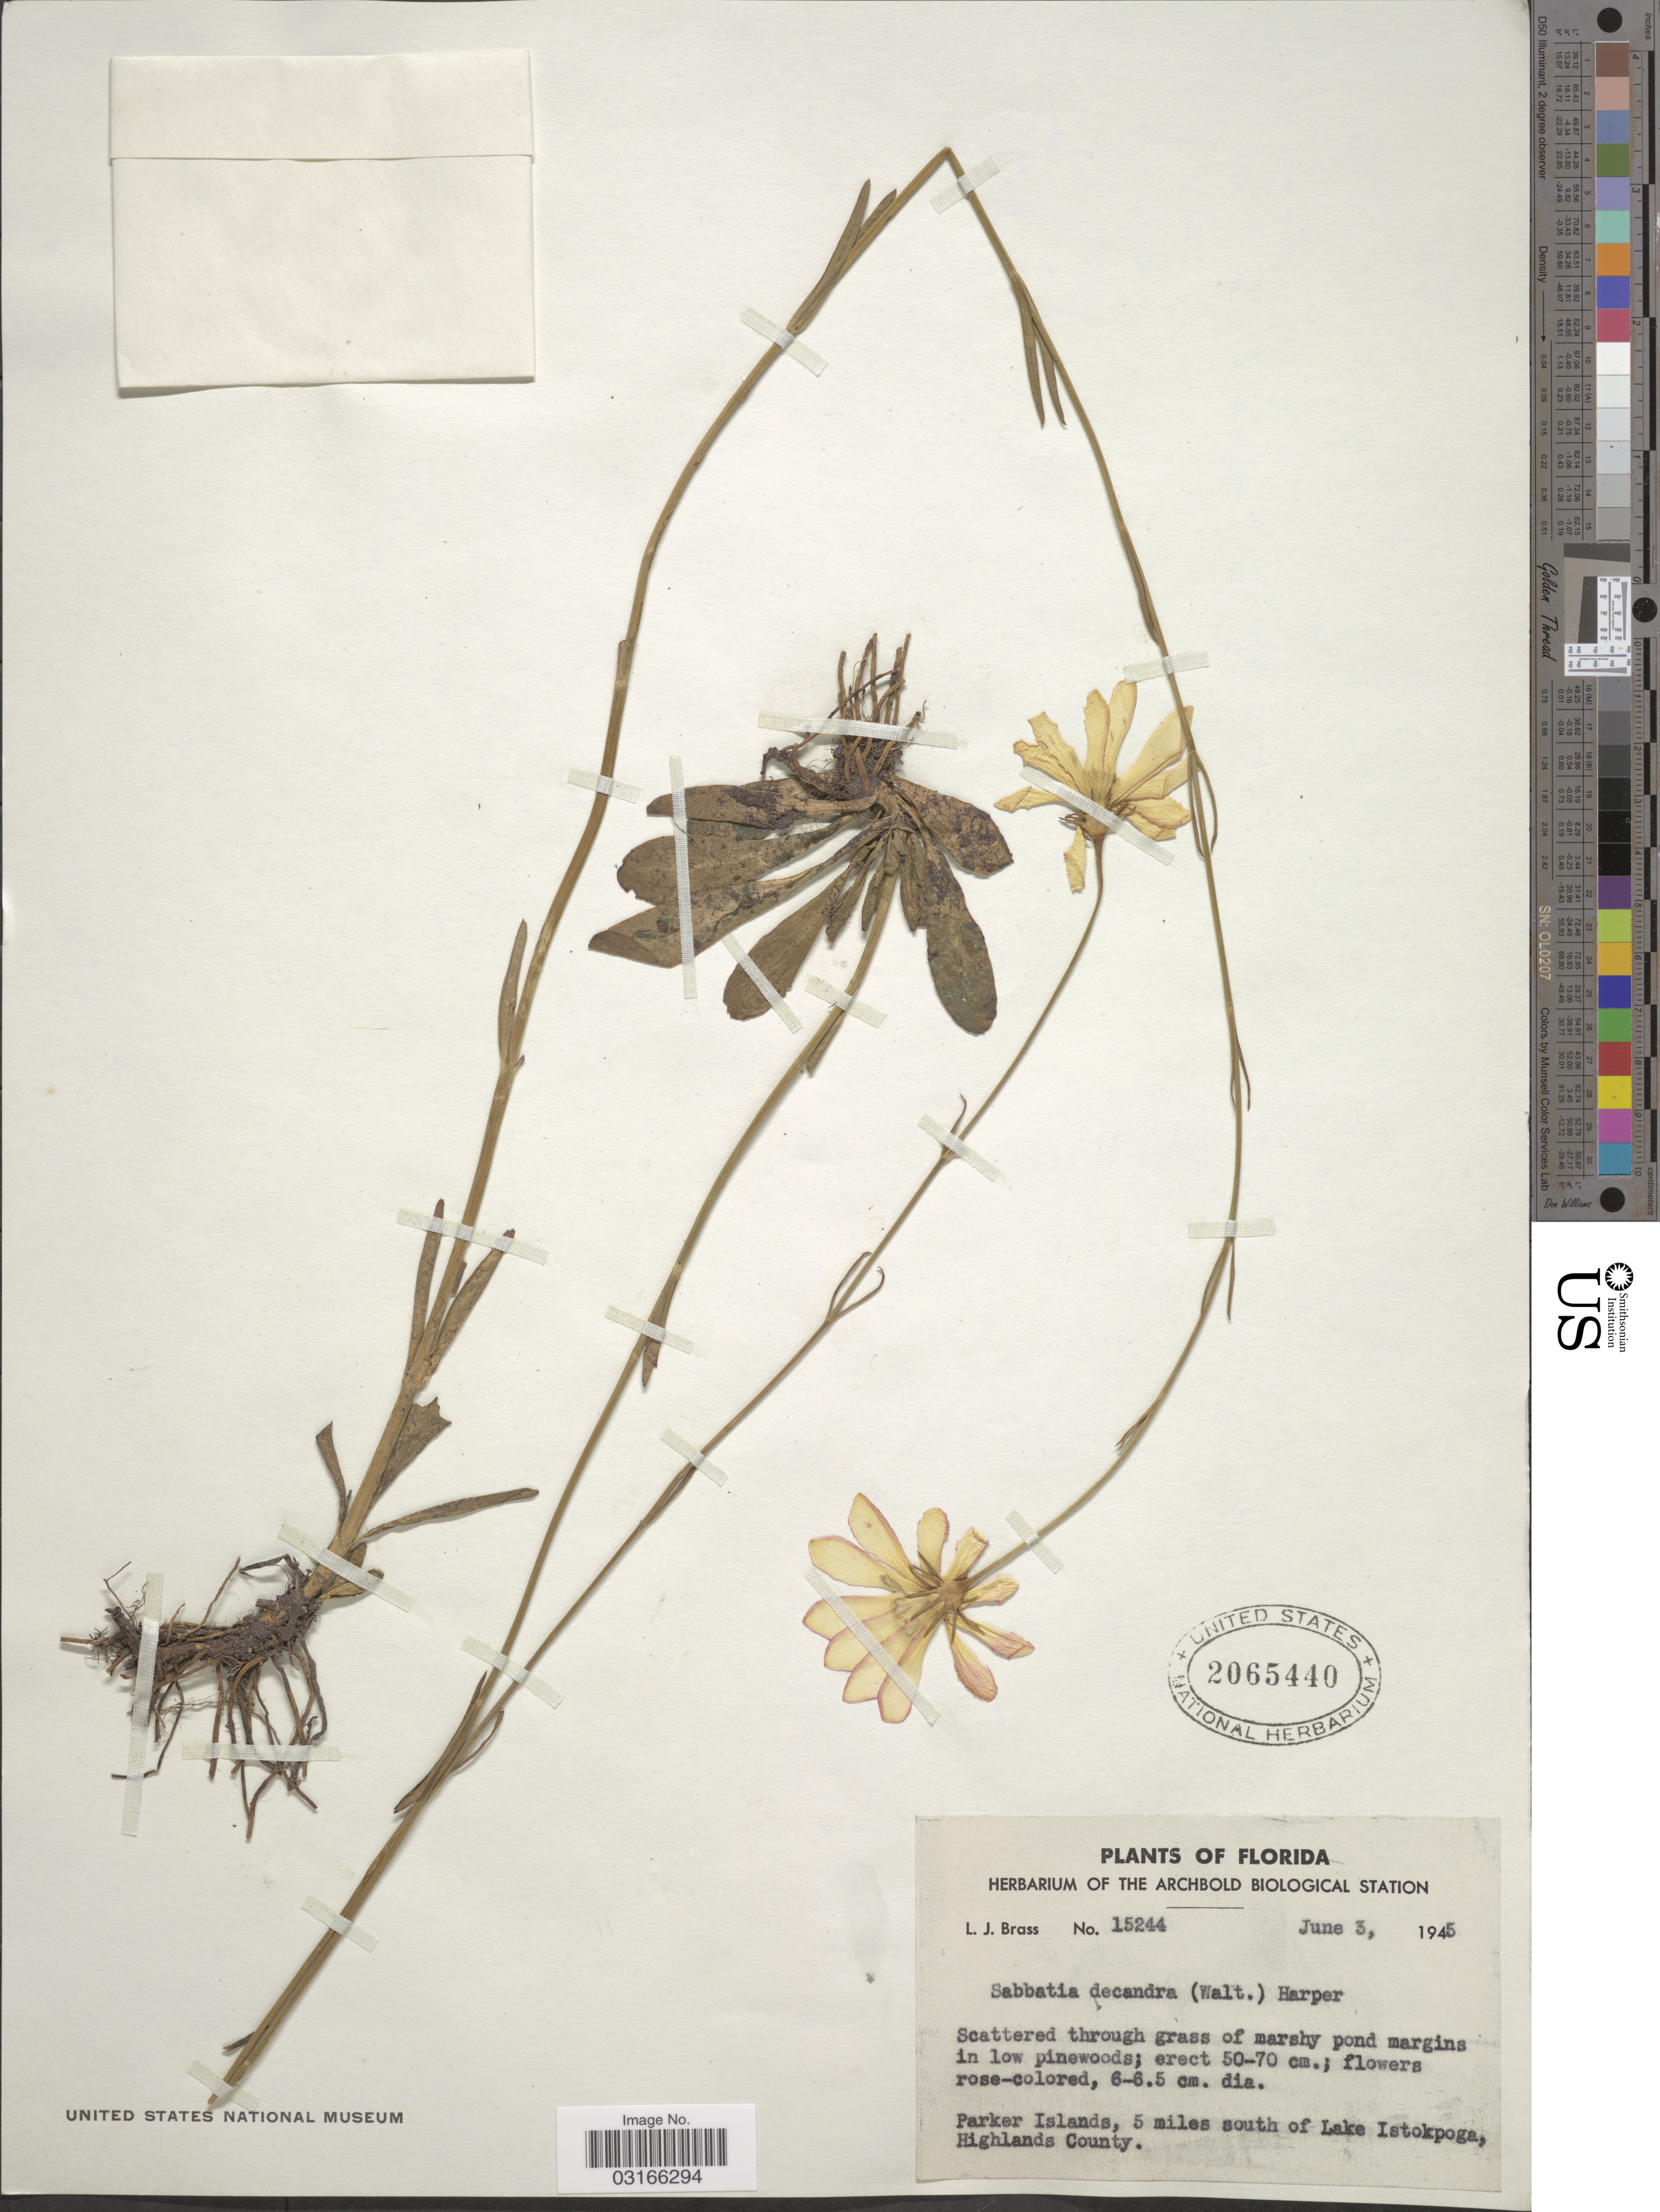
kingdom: Plantae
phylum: Tracheophyta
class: Magnoliopsida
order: Gentianales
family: Gentianaceae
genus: Sabatia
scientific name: Sabatia decandra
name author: (Walter)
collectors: L. J. Brass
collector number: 15244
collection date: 1945-06-03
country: United States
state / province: Florida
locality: Parker Islands, 5 miles south of Lake Istokpoga, Highlands County.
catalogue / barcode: US 2065440